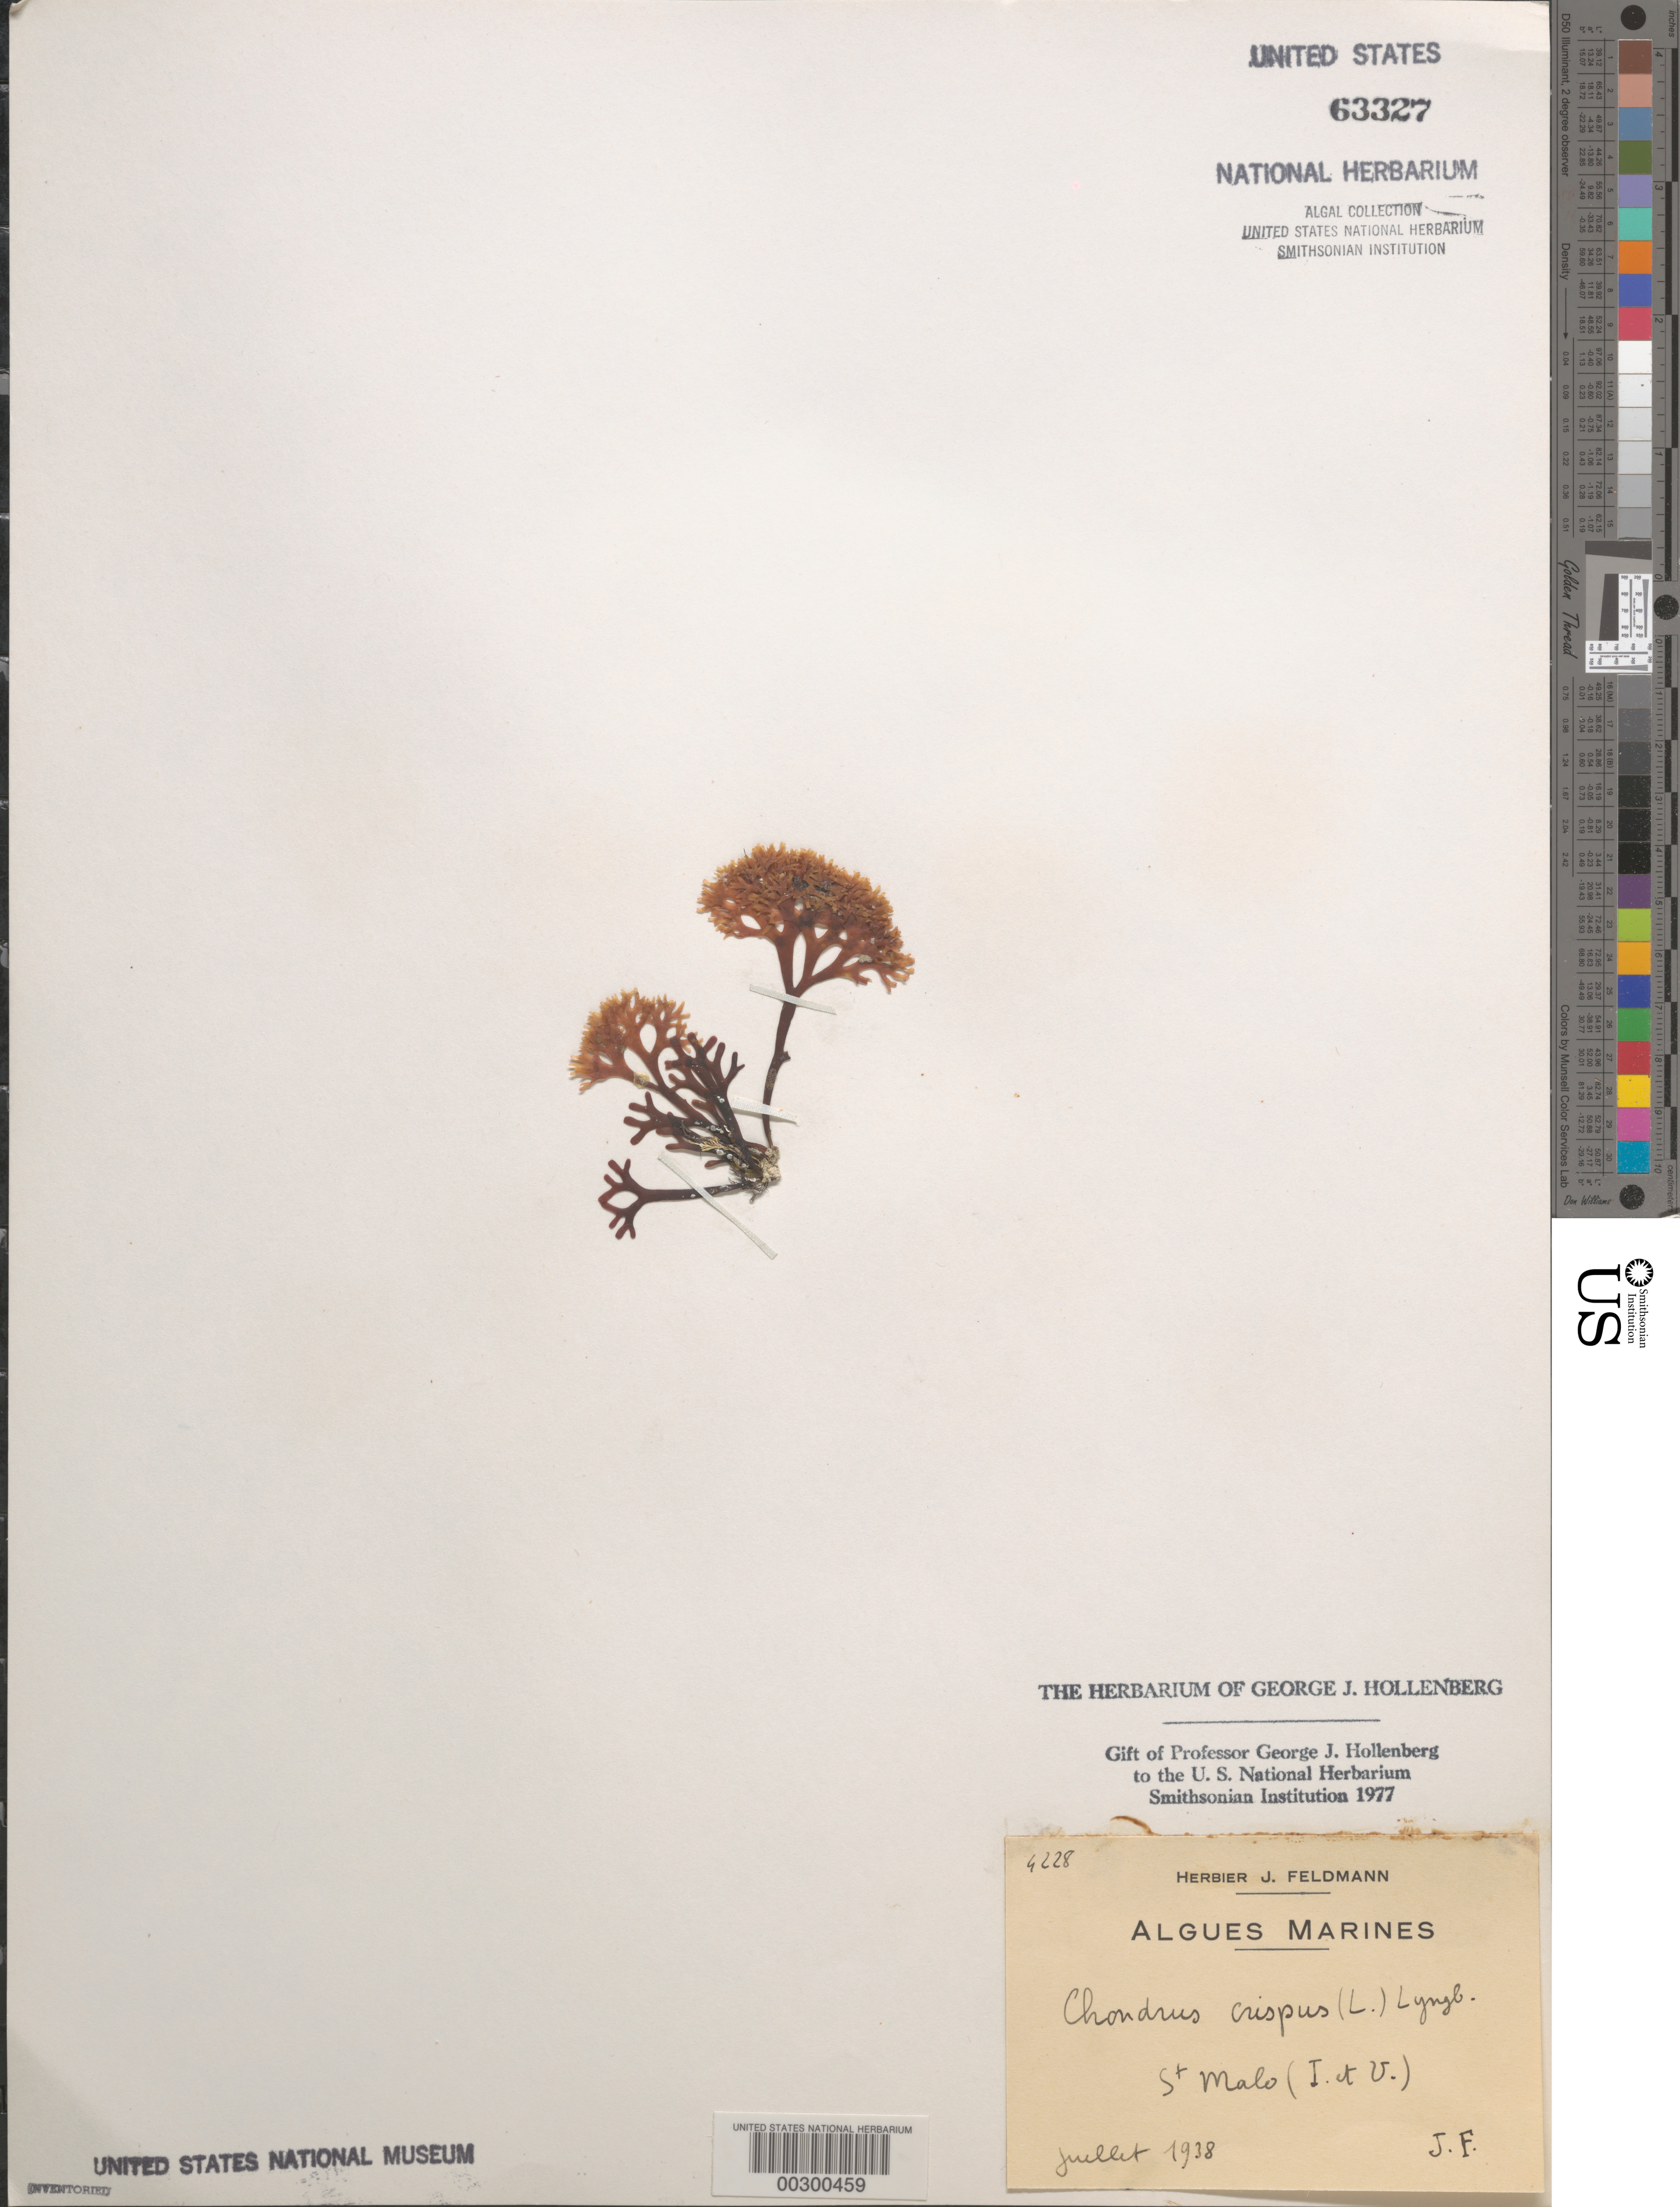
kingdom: Plantae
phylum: Rhodophyta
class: Florideophyceae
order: Gigartinales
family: Gigartinaceae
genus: Chondrus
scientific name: Chondrus crispus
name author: Stackh.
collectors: J. Feldmann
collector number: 4228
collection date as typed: Jul 1938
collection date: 1938-07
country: France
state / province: Bretagne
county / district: Ille-et-Vilaine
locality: St. Malo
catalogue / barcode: US 63327